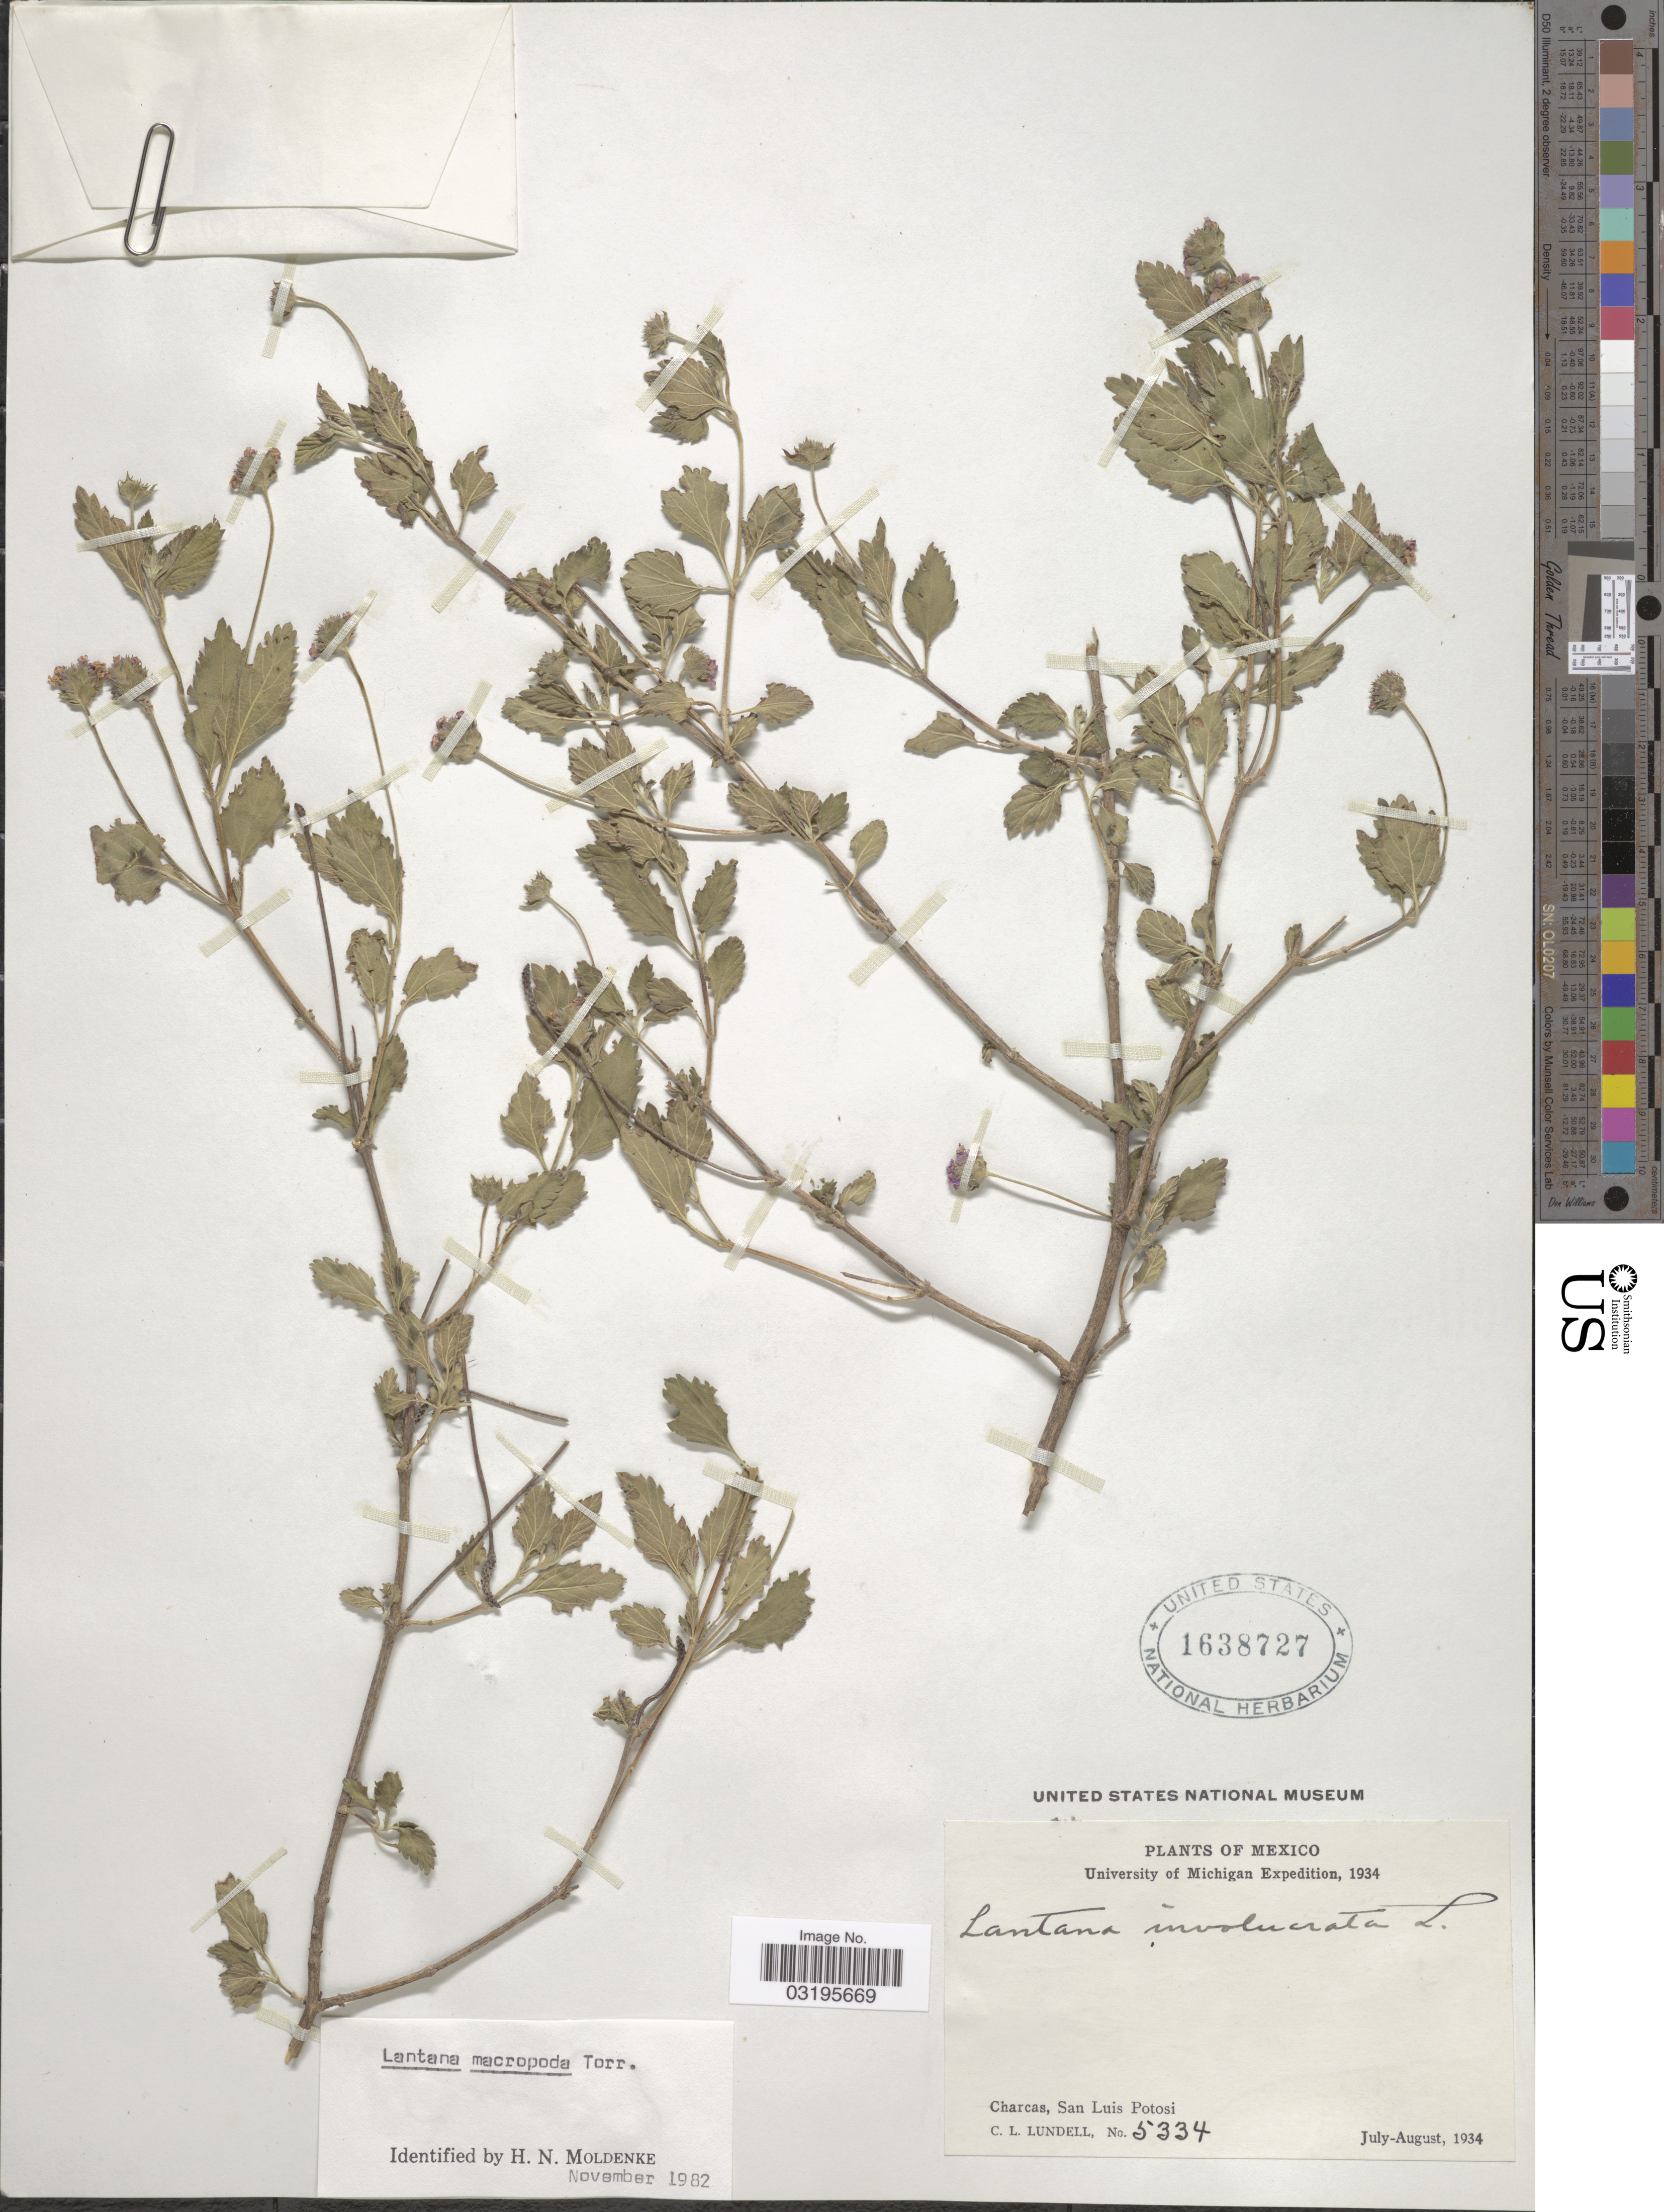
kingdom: Plantae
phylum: Tracheophyta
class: Magnoliopsida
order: Lamiales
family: Verbenaceae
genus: Lantana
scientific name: Lantana macropoda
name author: Torr.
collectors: C. L. Lundell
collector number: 5334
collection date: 1934-07/1934-08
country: Mexico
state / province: San Luis Potosí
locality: Charcas.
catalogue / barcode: US 1638727